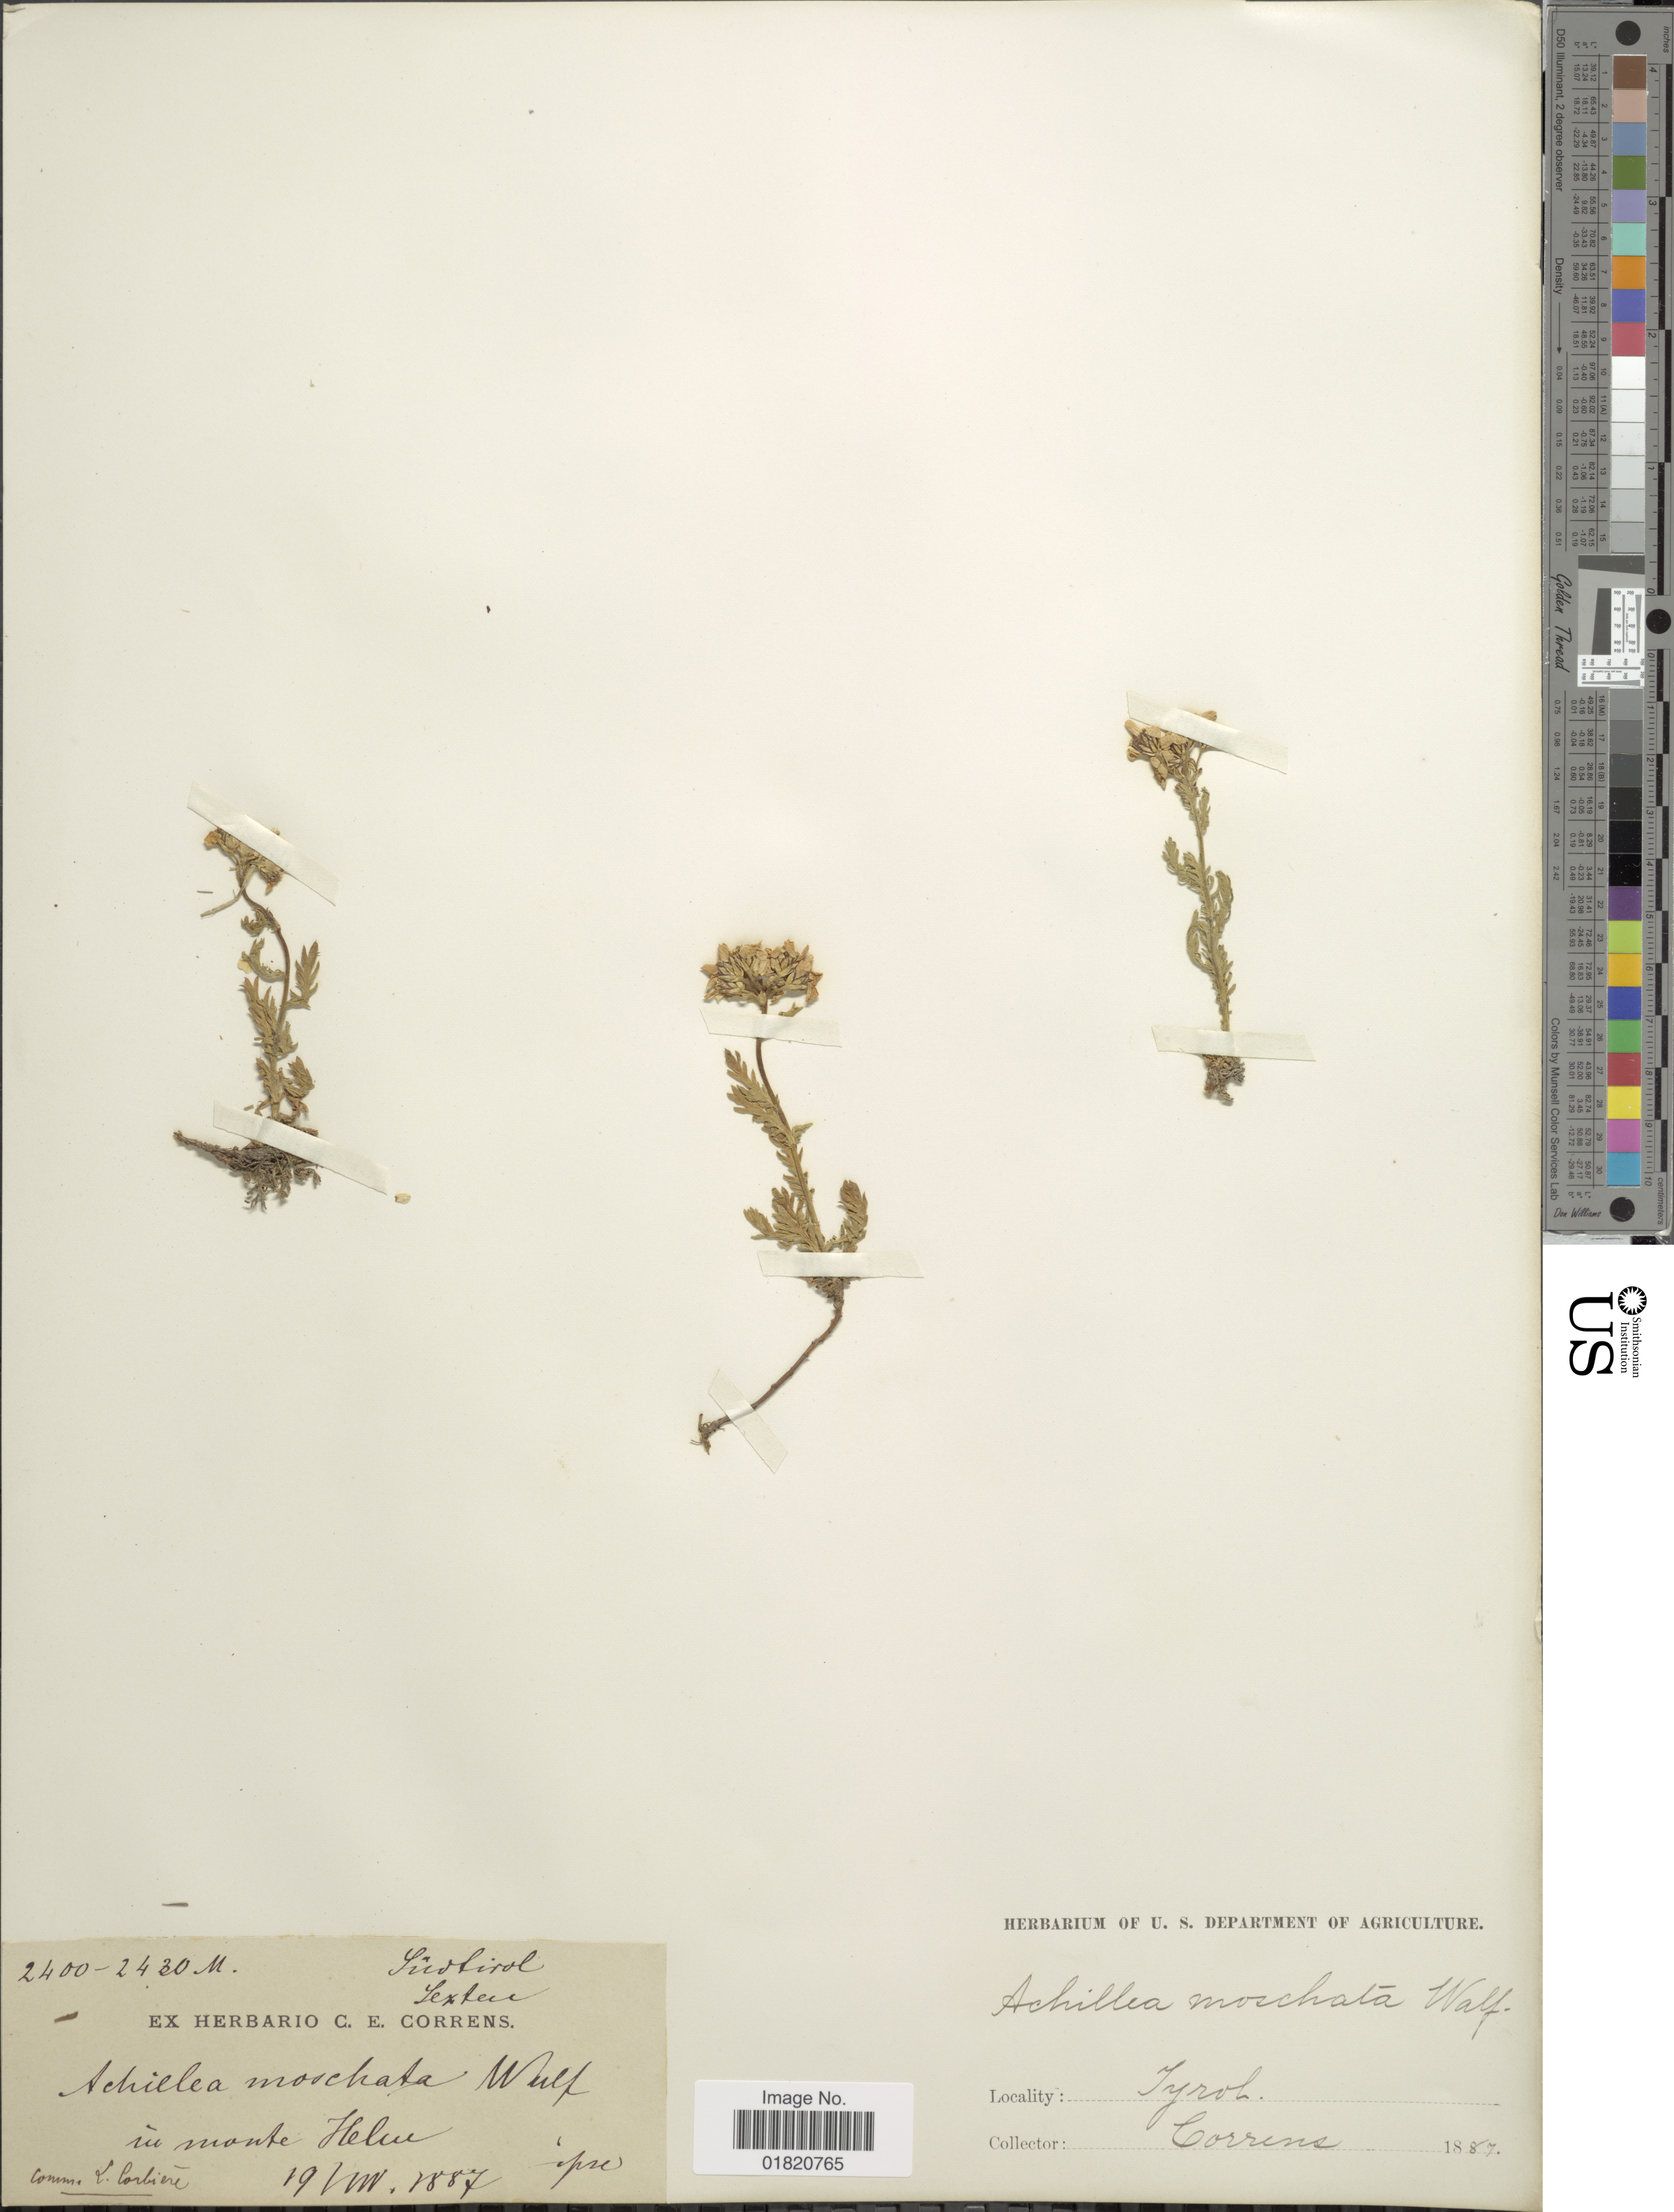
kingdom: Plantae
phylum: Tracheophyta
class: Magnoliopsida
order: Asterales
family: Asteraceae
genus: Achillea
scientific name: Achillea moschata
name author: Wulfen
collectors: C. Correns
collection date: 1887-06-19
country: Austria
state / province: Tirol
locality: In monte Helue [interpreted] Südtirol Sexten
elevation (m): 2400